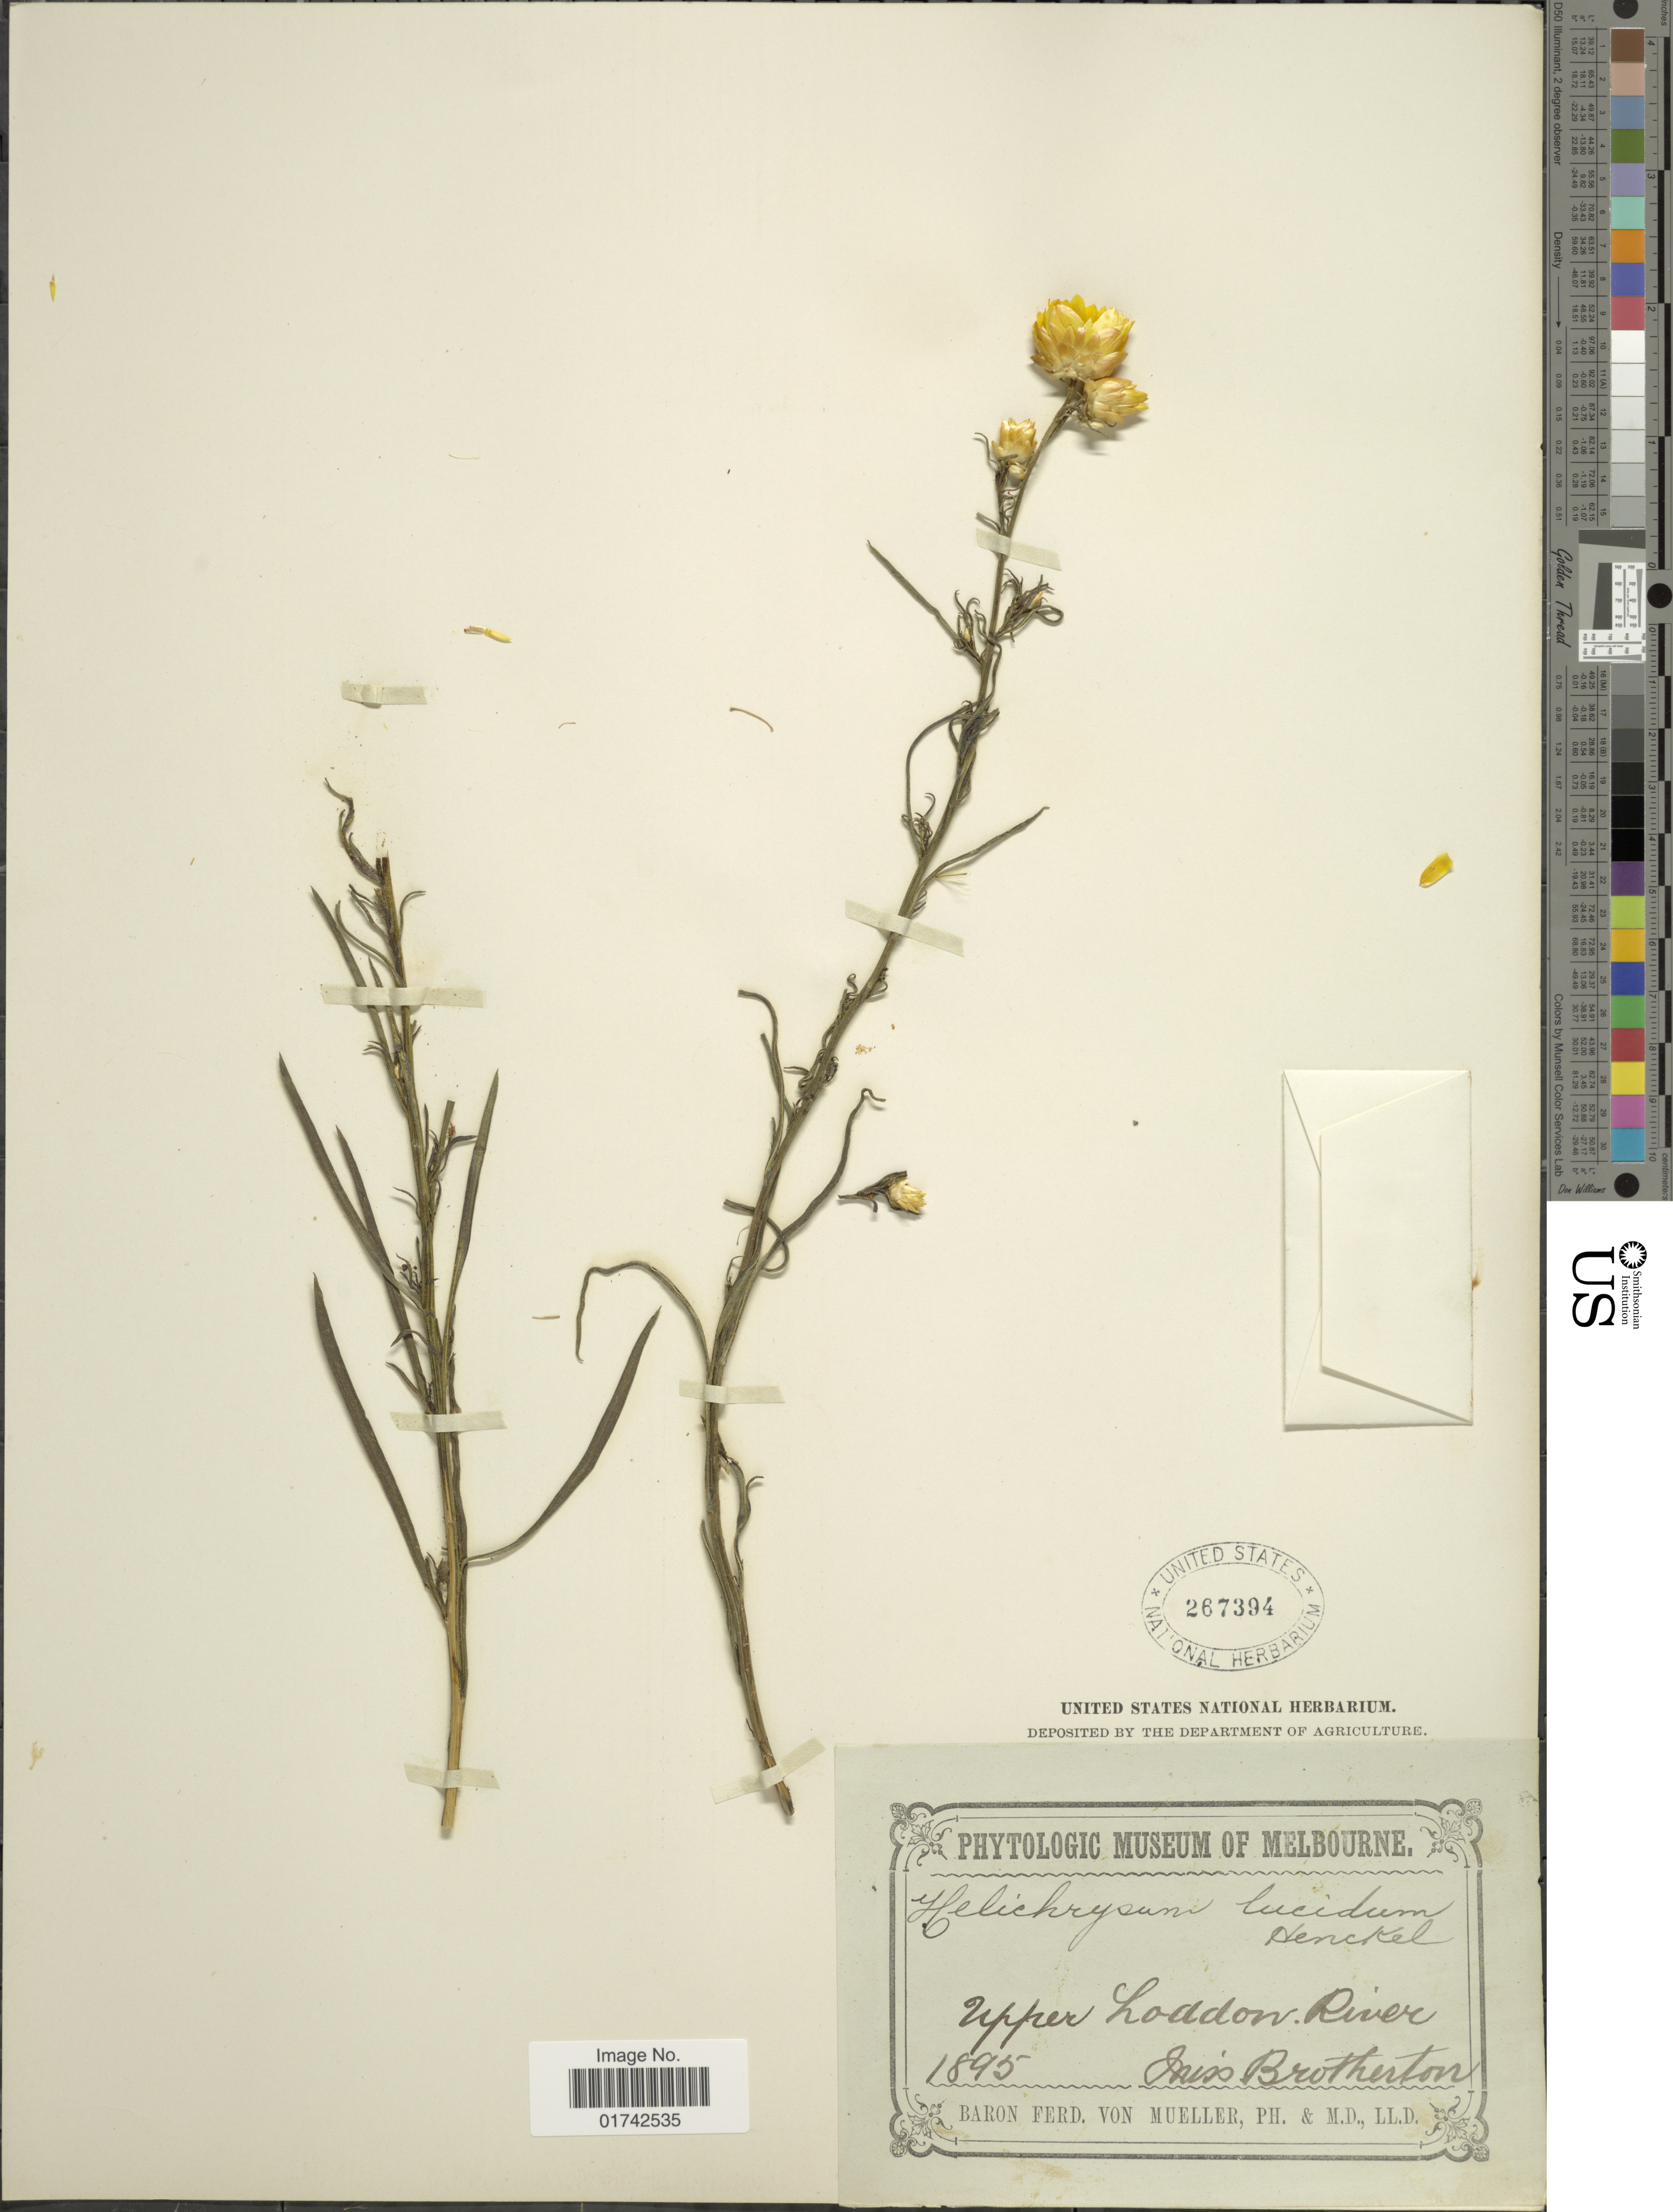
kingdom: Plantae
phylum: Tracheophyta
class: Magnoliopsida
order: Asterales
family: Asteraceae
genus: Helichrysum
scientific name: Helichrysum lucidum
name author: Henckel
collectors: -. Brotherton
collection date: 1895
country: Australia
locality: Upper Loddon River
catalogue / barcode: US 267394